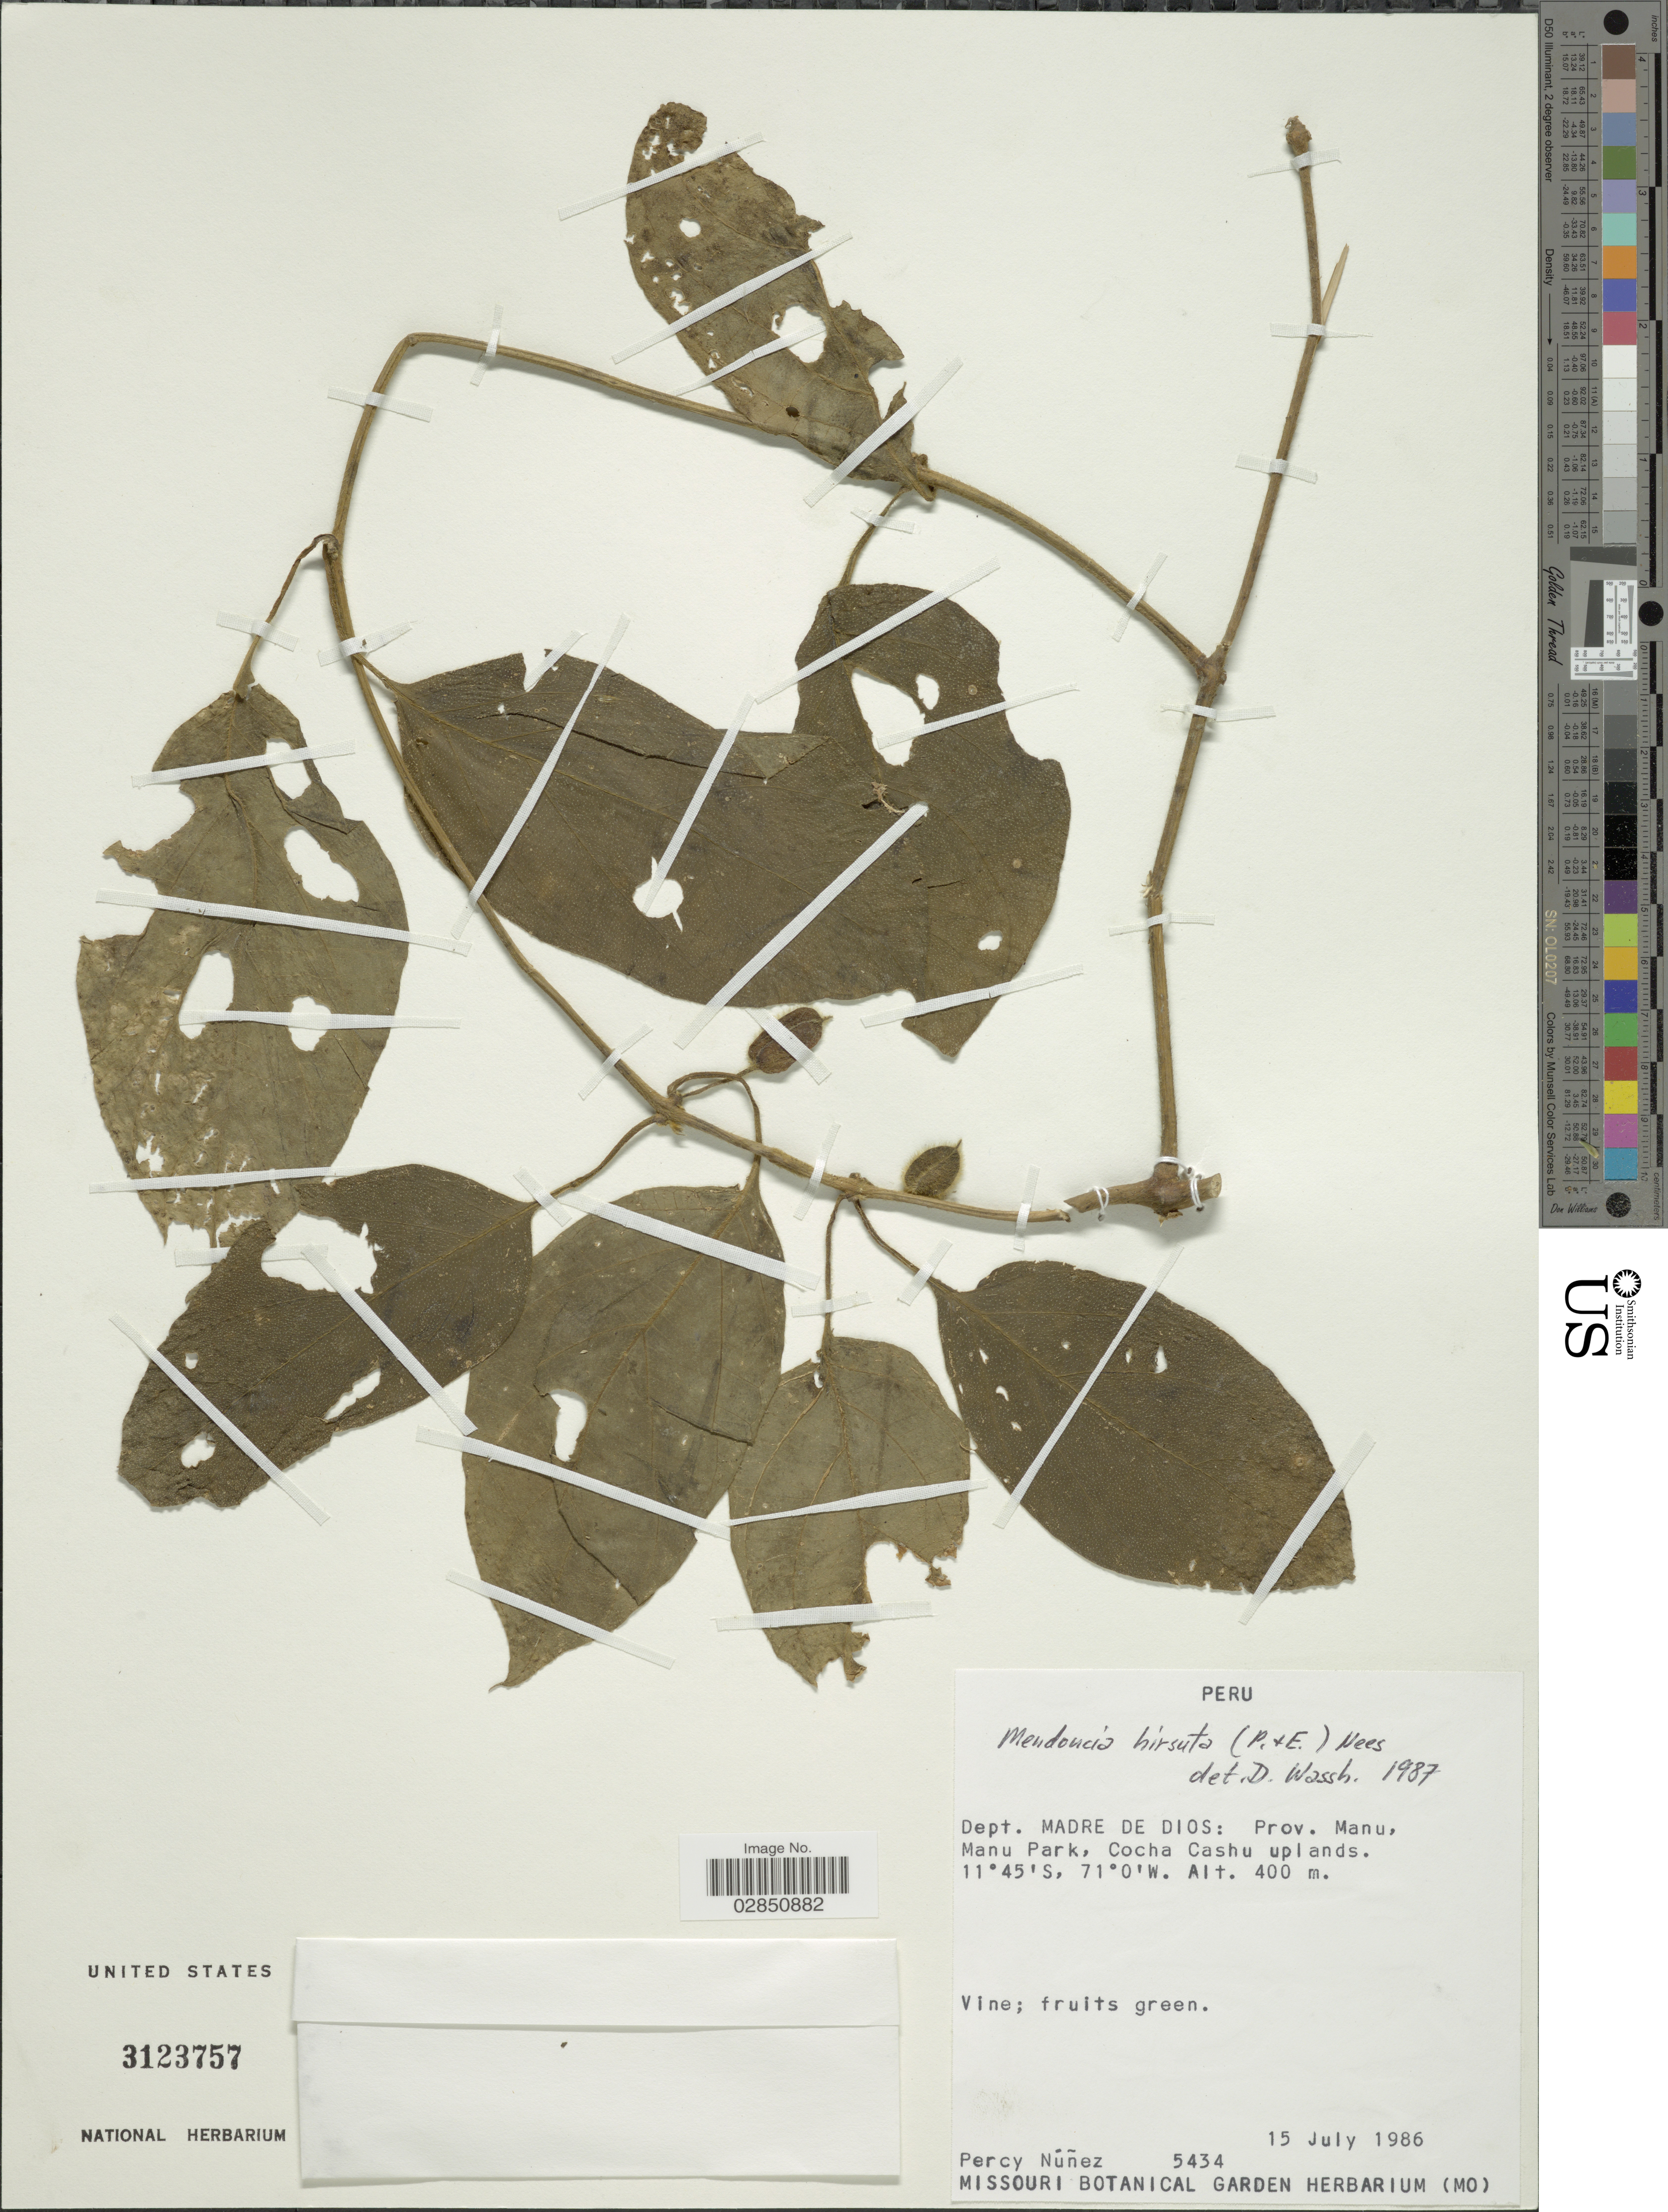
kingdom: Plantae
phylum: Tracheophyta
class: Magnoliopsida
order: Lamiales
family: Acanthaceae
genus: Mendoncia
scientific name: Mendoncia bivalvis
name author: (L. f.) Merr.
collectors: P. Nuñez V.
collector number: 5434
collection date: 1986-07-15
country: Peru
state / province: Madre de Dios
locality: Dept. Madre de Dios: Prov. Manu, Manu Park, Cocha Cashu uplands.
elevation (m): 400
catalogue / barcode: US 3123757